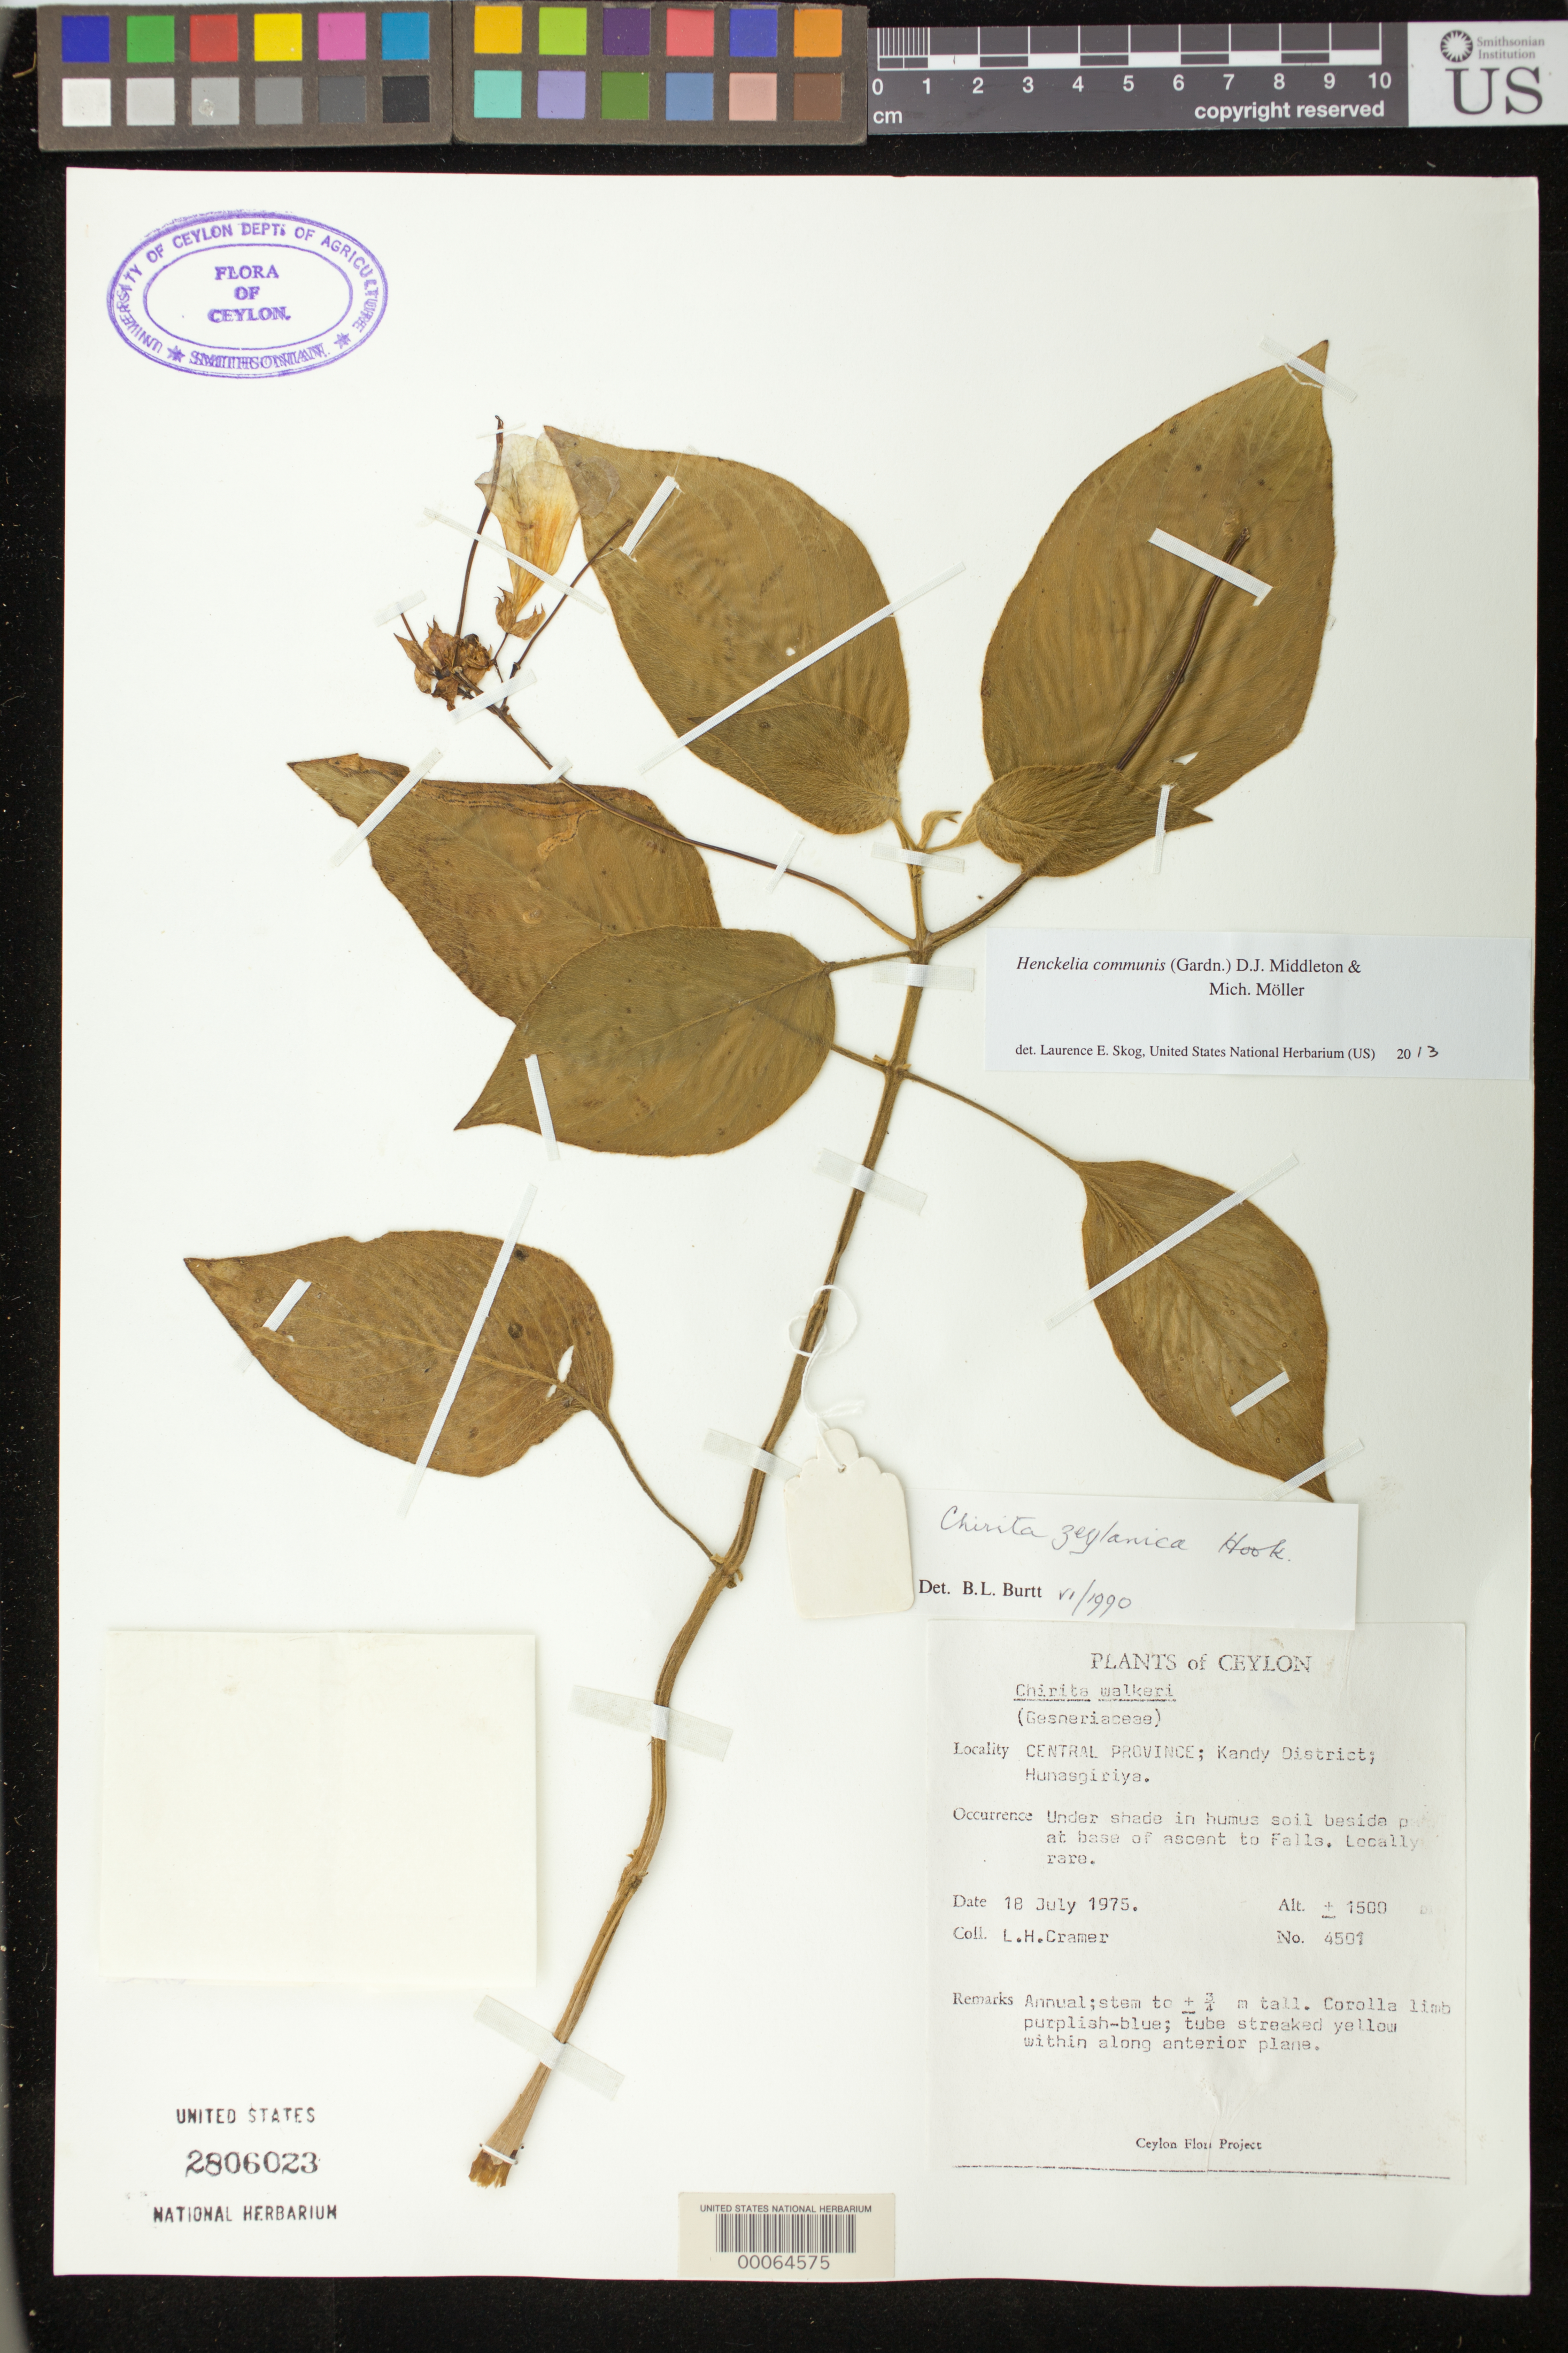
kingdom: Plantae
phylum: Tracheophyta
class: Magnoliopsida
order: Lamiales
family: Gesneriaceae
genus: Henckelia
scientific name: Henckelia communis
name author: (Gardner) D.J. Middleton & Mich. Möller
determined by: Skog, Laurence E.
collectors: L. H. Cramer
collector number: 4501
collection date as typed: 18 Jul 1975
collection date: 1975-07-18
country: Sri Lanka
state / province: Central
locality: Kandy dist., Hunasgiriya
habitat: Under shade in humus soil, at base of ascent to falls, locally rare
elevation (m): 1500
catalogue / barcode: US 2806023